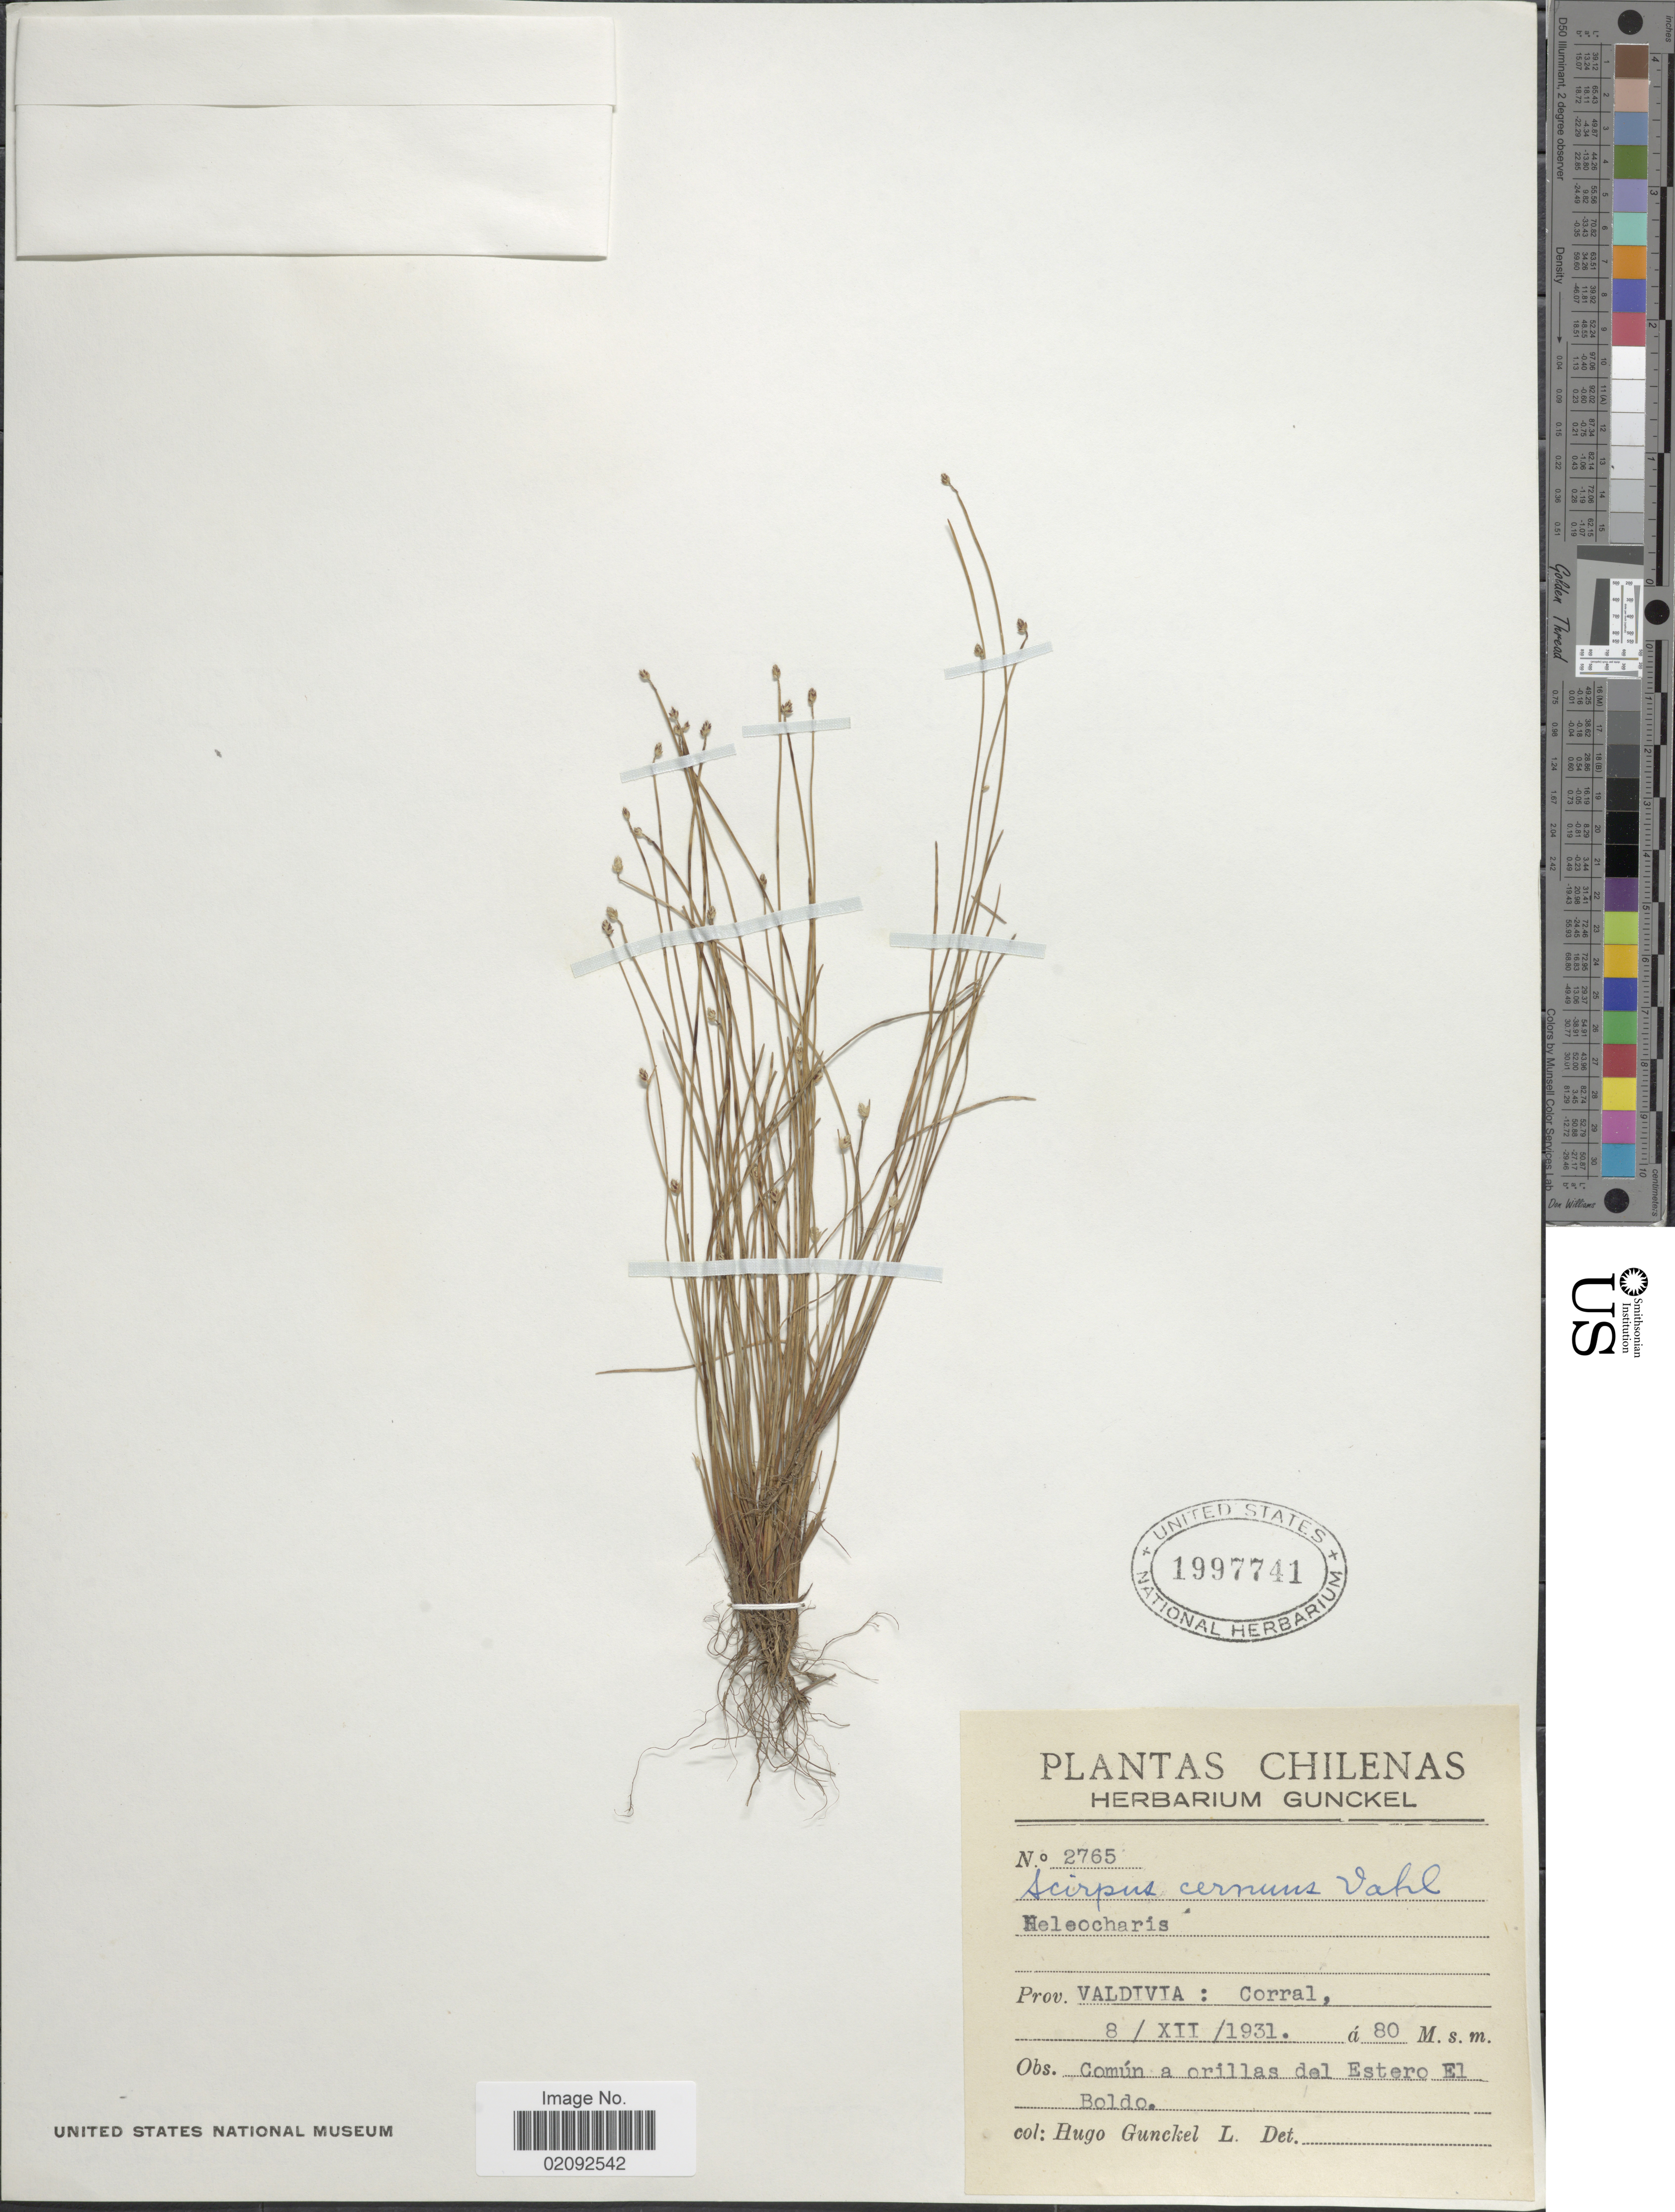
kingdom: Plantae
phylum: Tracheophyta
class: Liliopsida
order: Poales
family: Cyperaceae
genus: Isolepis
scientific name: Isolepis cernua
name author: (Vahl) Roem. & Schult.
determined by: Strong, Mark T., (BOT), Smithsonian Institution - National Museum of Natural History (UNITED STATES)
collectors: H. Gunckel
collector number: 2765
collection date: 1931-12-08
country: Chile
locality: Prov. Valdivia: Corral, comun a orillas del Estero El Boldo.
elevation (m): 80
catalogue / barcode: US 1997741